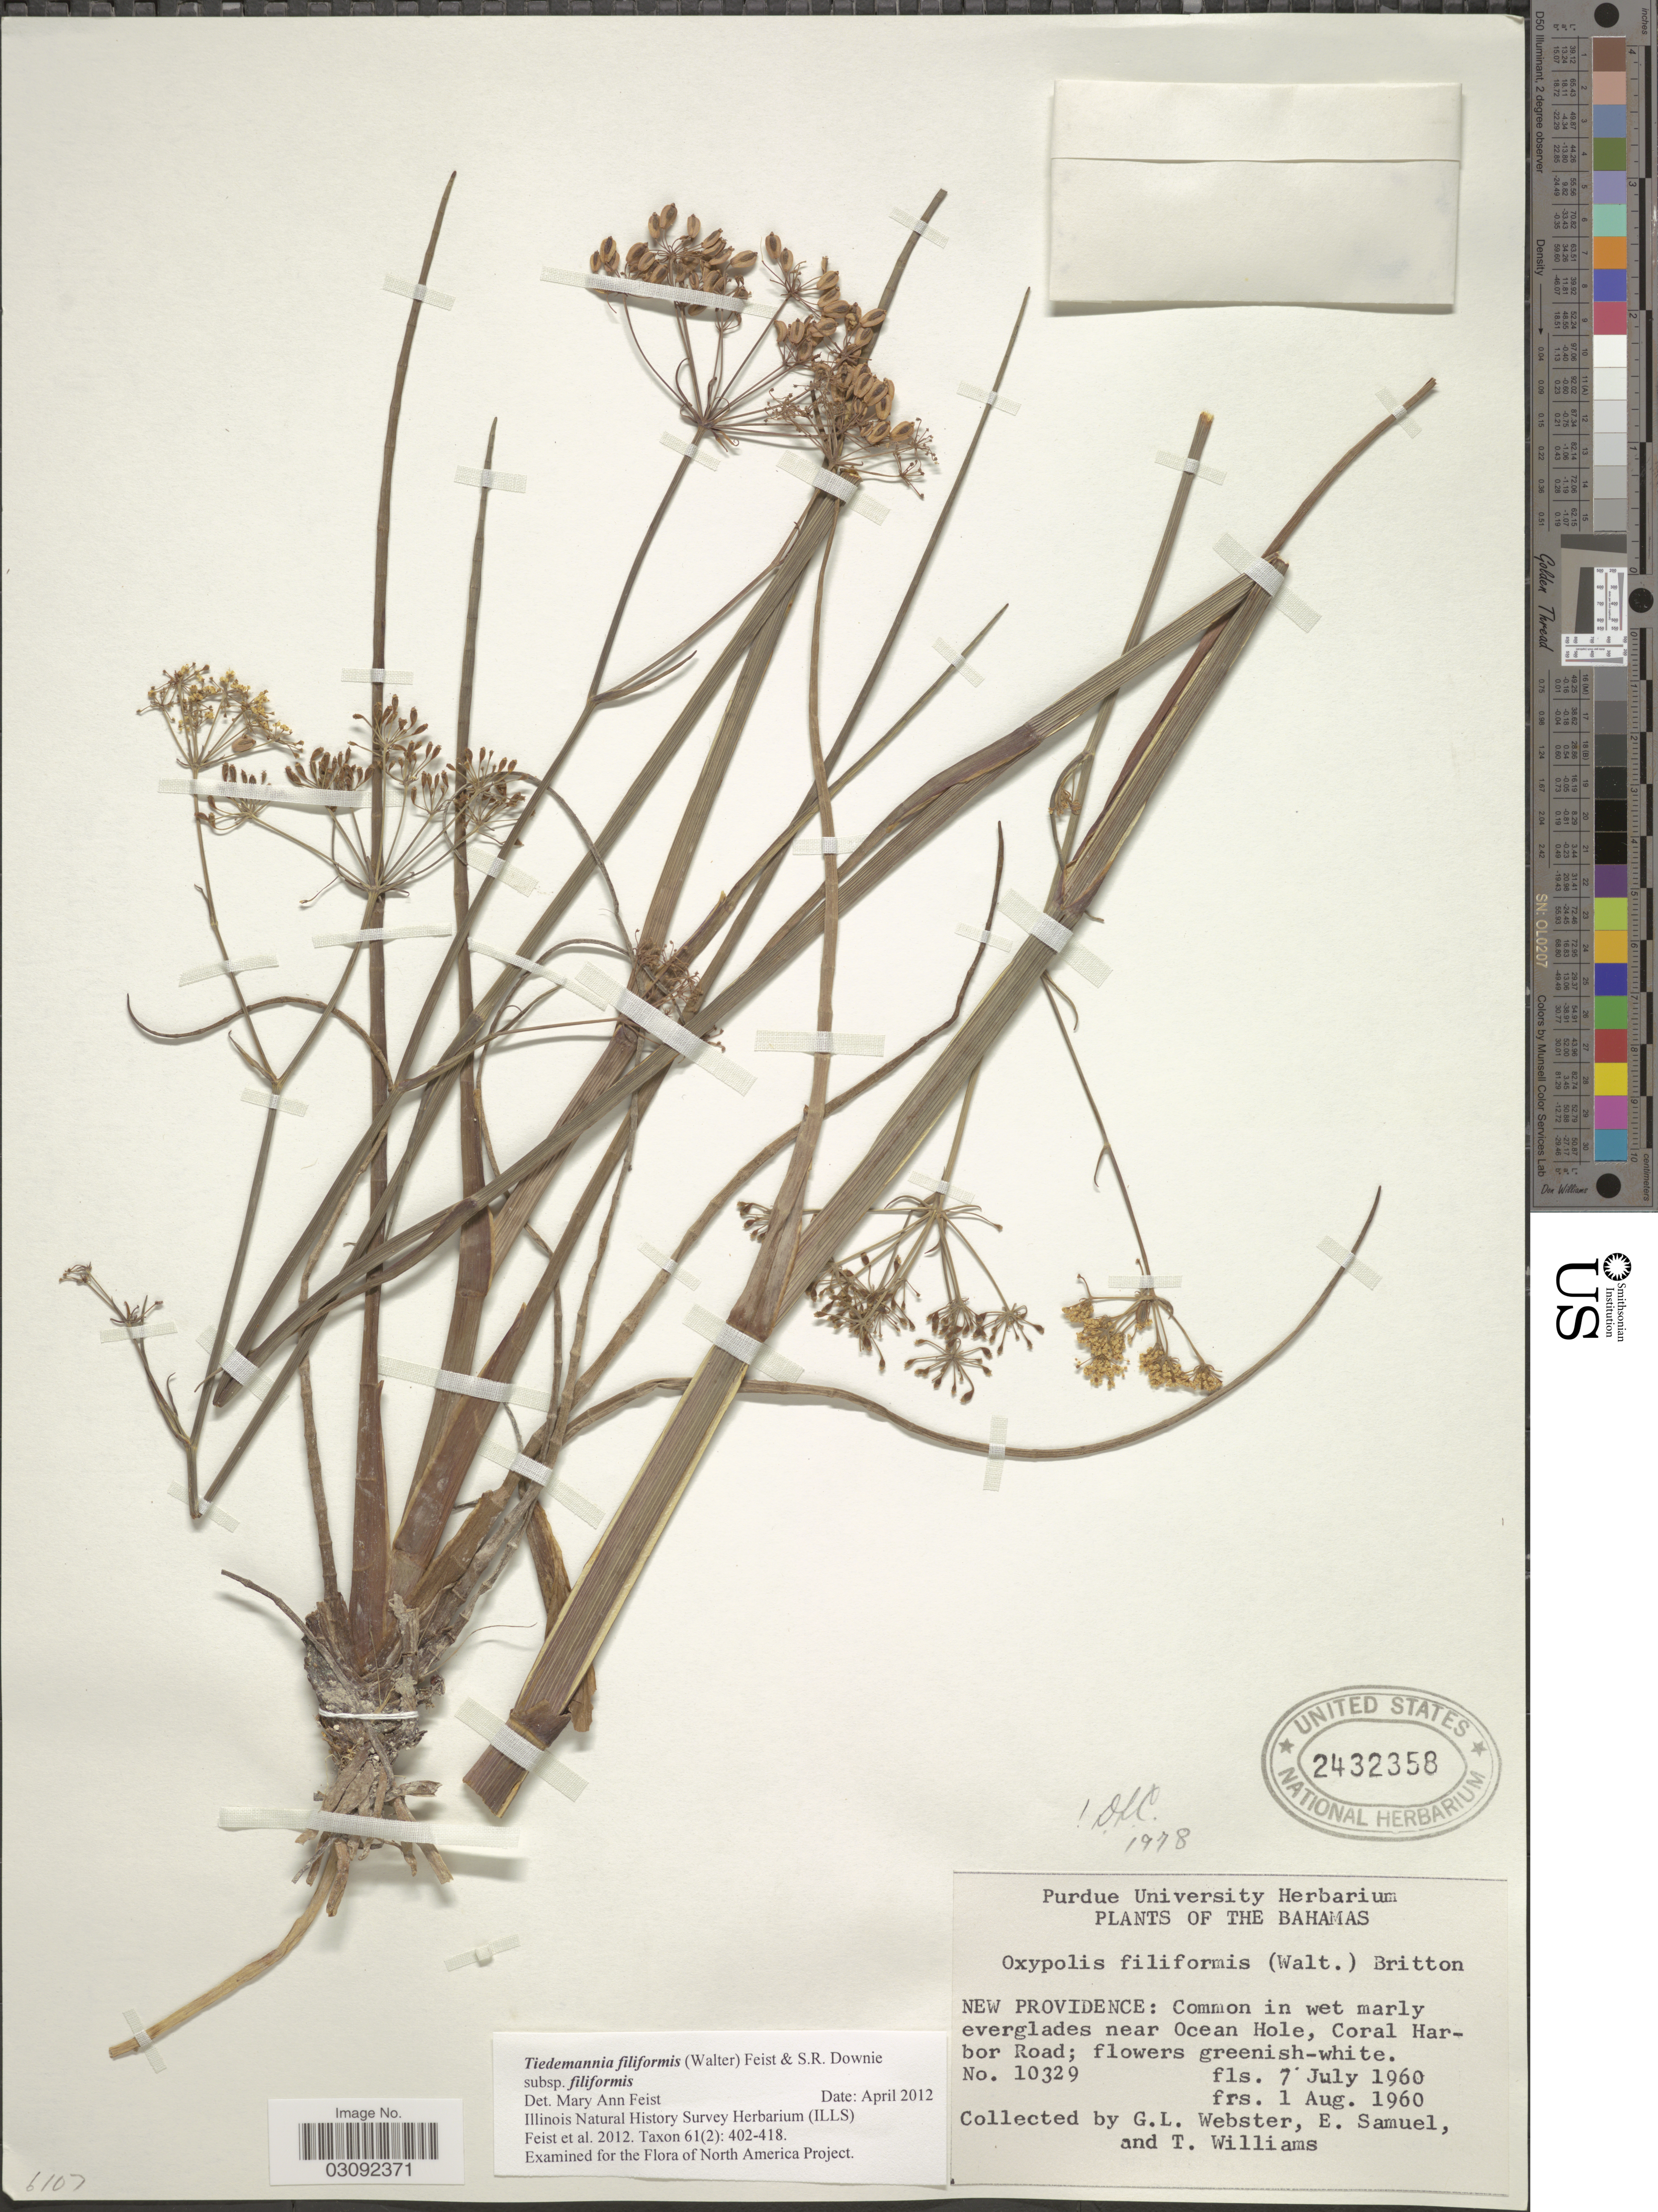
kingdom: Plantae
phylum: Tracheophyta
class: Magnoliopsida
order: Apiales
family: Apiaceae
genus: Oxypolis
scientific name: Oxypolis filiformis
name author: (Walter) Britton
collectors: G. L. Webster, E. Samuel & T. Williams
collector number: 10329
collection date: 1960-07-07/1960-08-01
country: Bahamas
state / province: New Providence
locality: Common in wet marly everglades near Ocean Hole, Coral Harbor Road.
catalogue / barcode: US 2432358